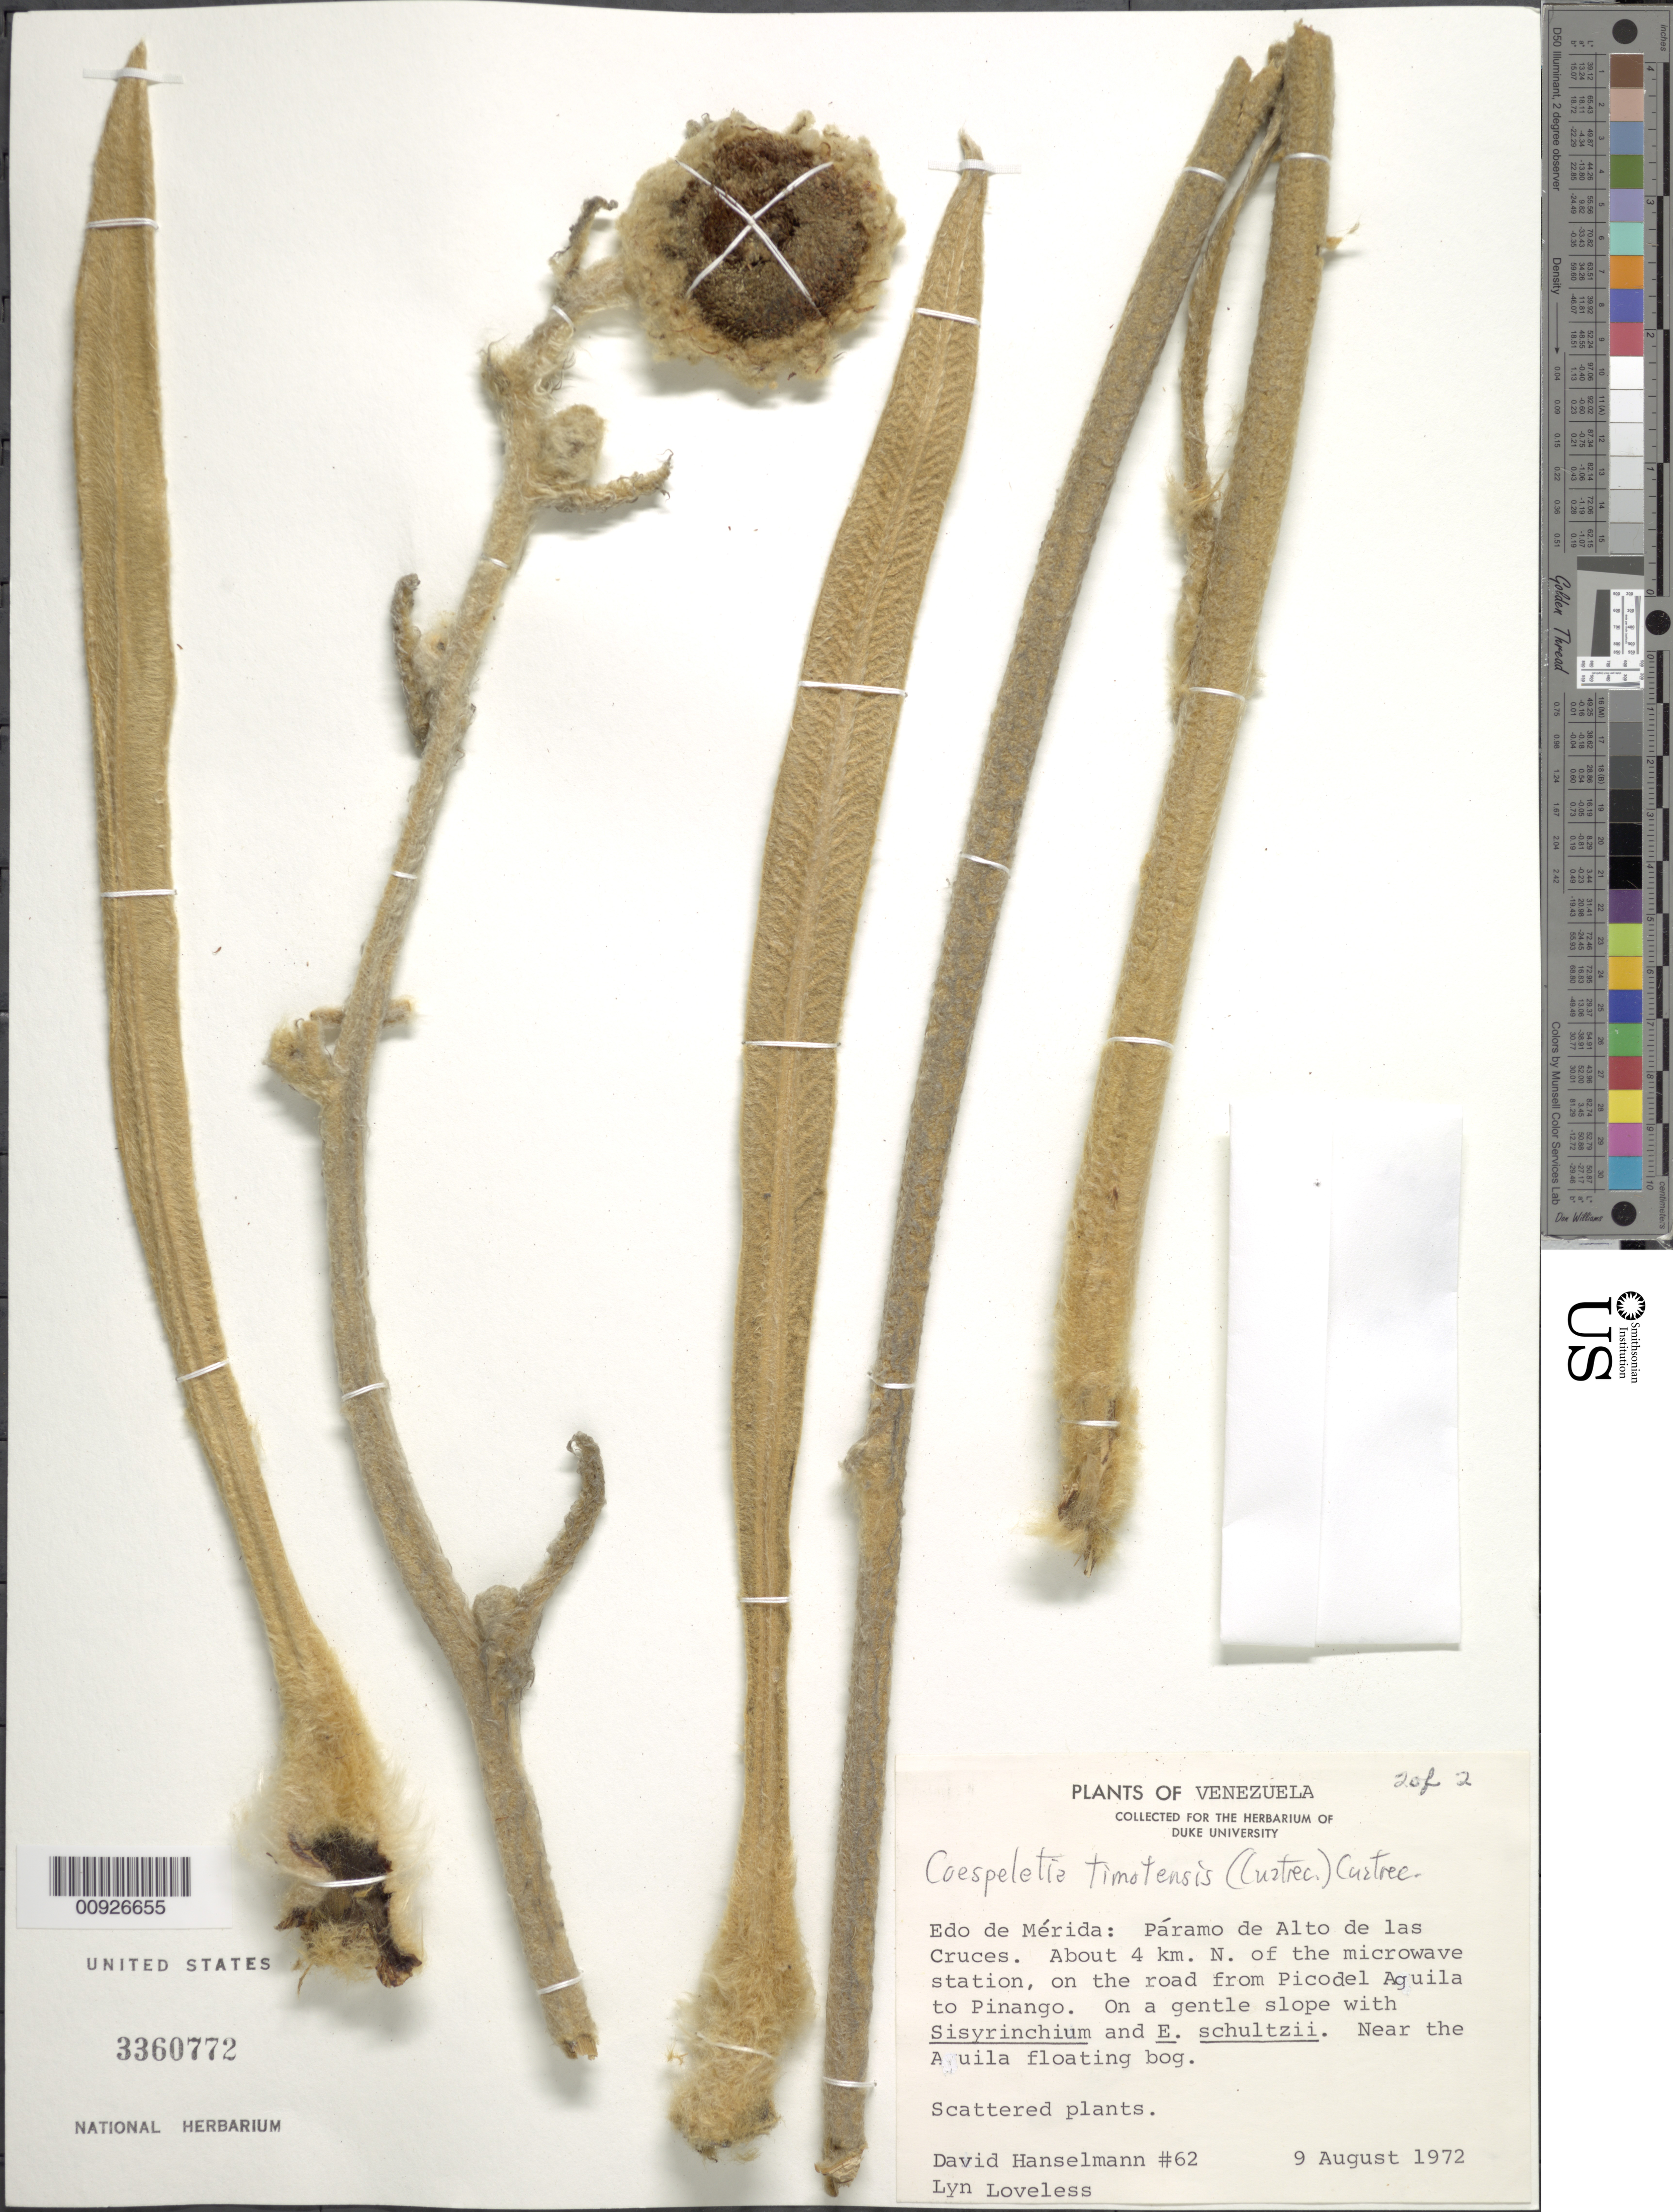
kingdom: Plantae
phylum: Tracheophyta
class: Magnoliopsida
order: Asterales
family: Asteraceae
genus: Coespeletia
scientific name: Coespeletia timotensis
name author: (Cuatrec.) Cuatrec.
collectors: D. Hanselmann & L. Loveless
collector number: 62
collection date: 1972-08-09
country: Venezuela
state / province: Mérida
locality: P. Alto de las Cruces. About 4 km N of the microwave station, on the road from Pico del Águila to Piñango. Near de Águila floating bog.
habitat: On a gentle slope with Sisyrinchium and E. schultzii.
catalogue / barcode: US 3360772